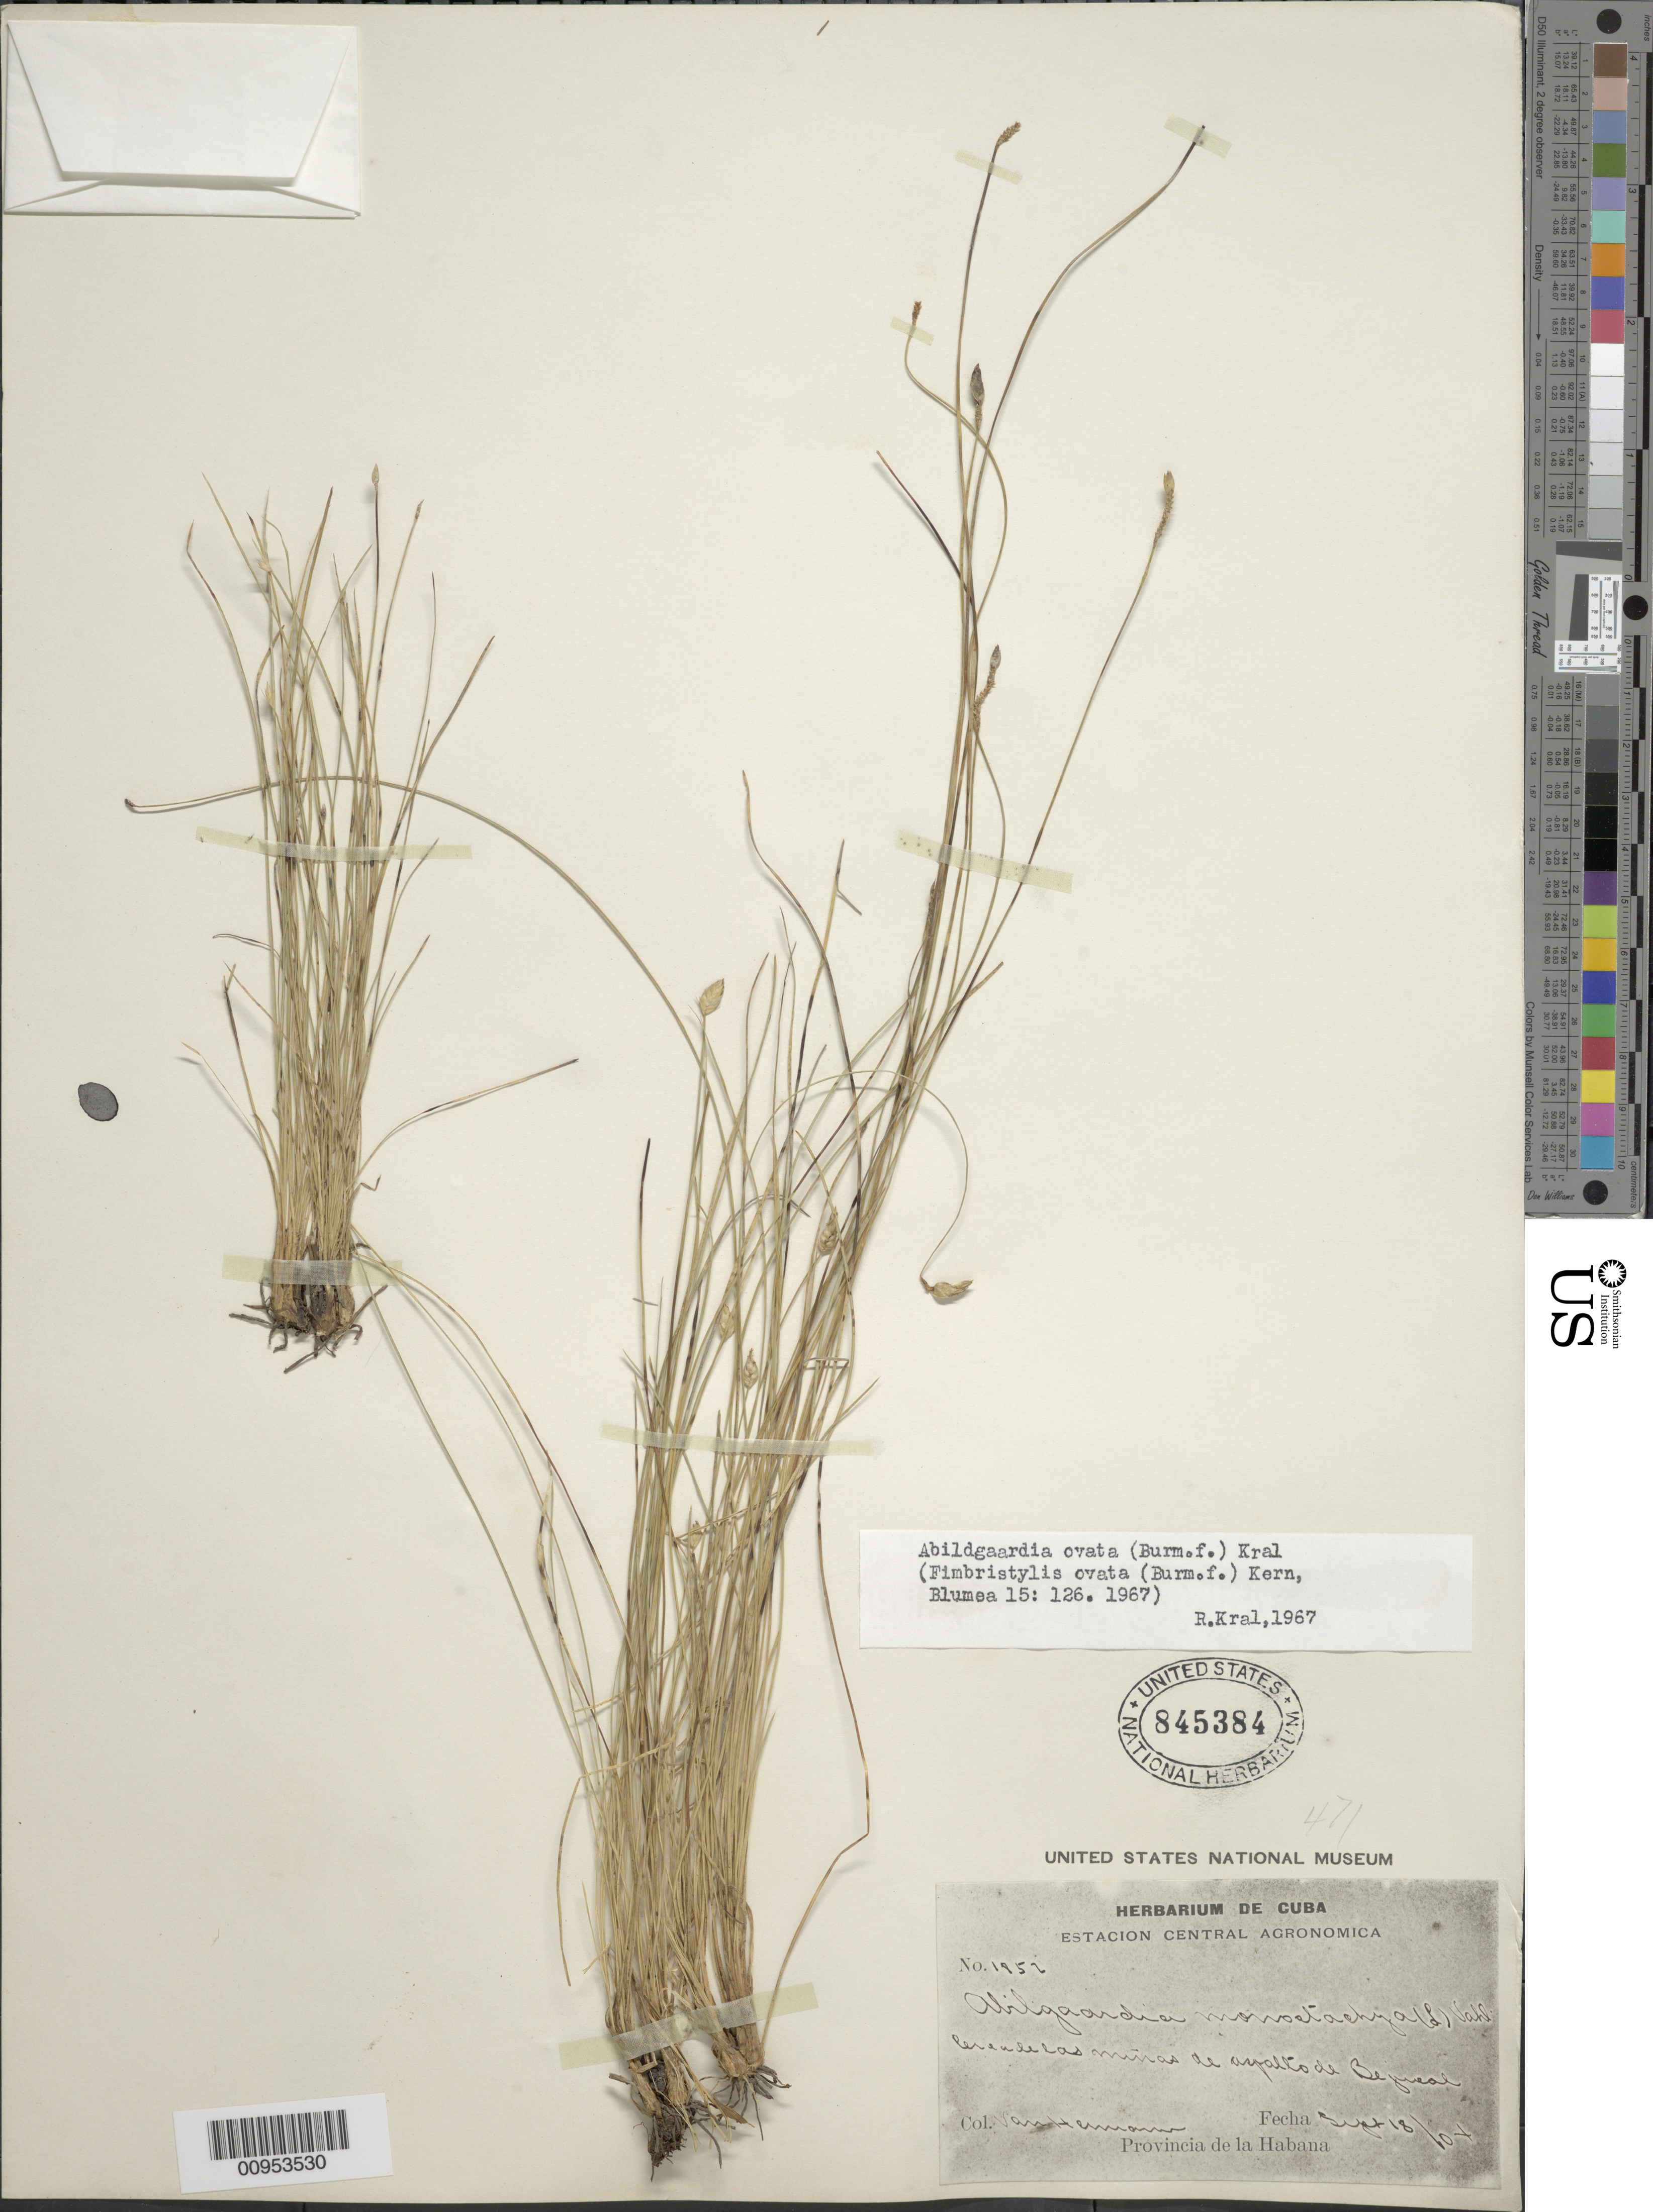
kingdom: Plantae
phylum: Tracheophyta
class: Liliopsida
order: Poales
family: Cyperaceae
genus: Abildgaardia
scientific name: Abildgaardia ovata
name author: (Burm. f.) Kral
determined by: Kral, Robert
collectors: H. A. Van Hermann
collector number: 1852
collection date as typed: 18 Sep 1904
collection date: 1904-09-18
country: Cuba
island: Cuba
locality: Cerca de las minas de 'aspalto" de Bejucal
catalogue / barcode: US 845384